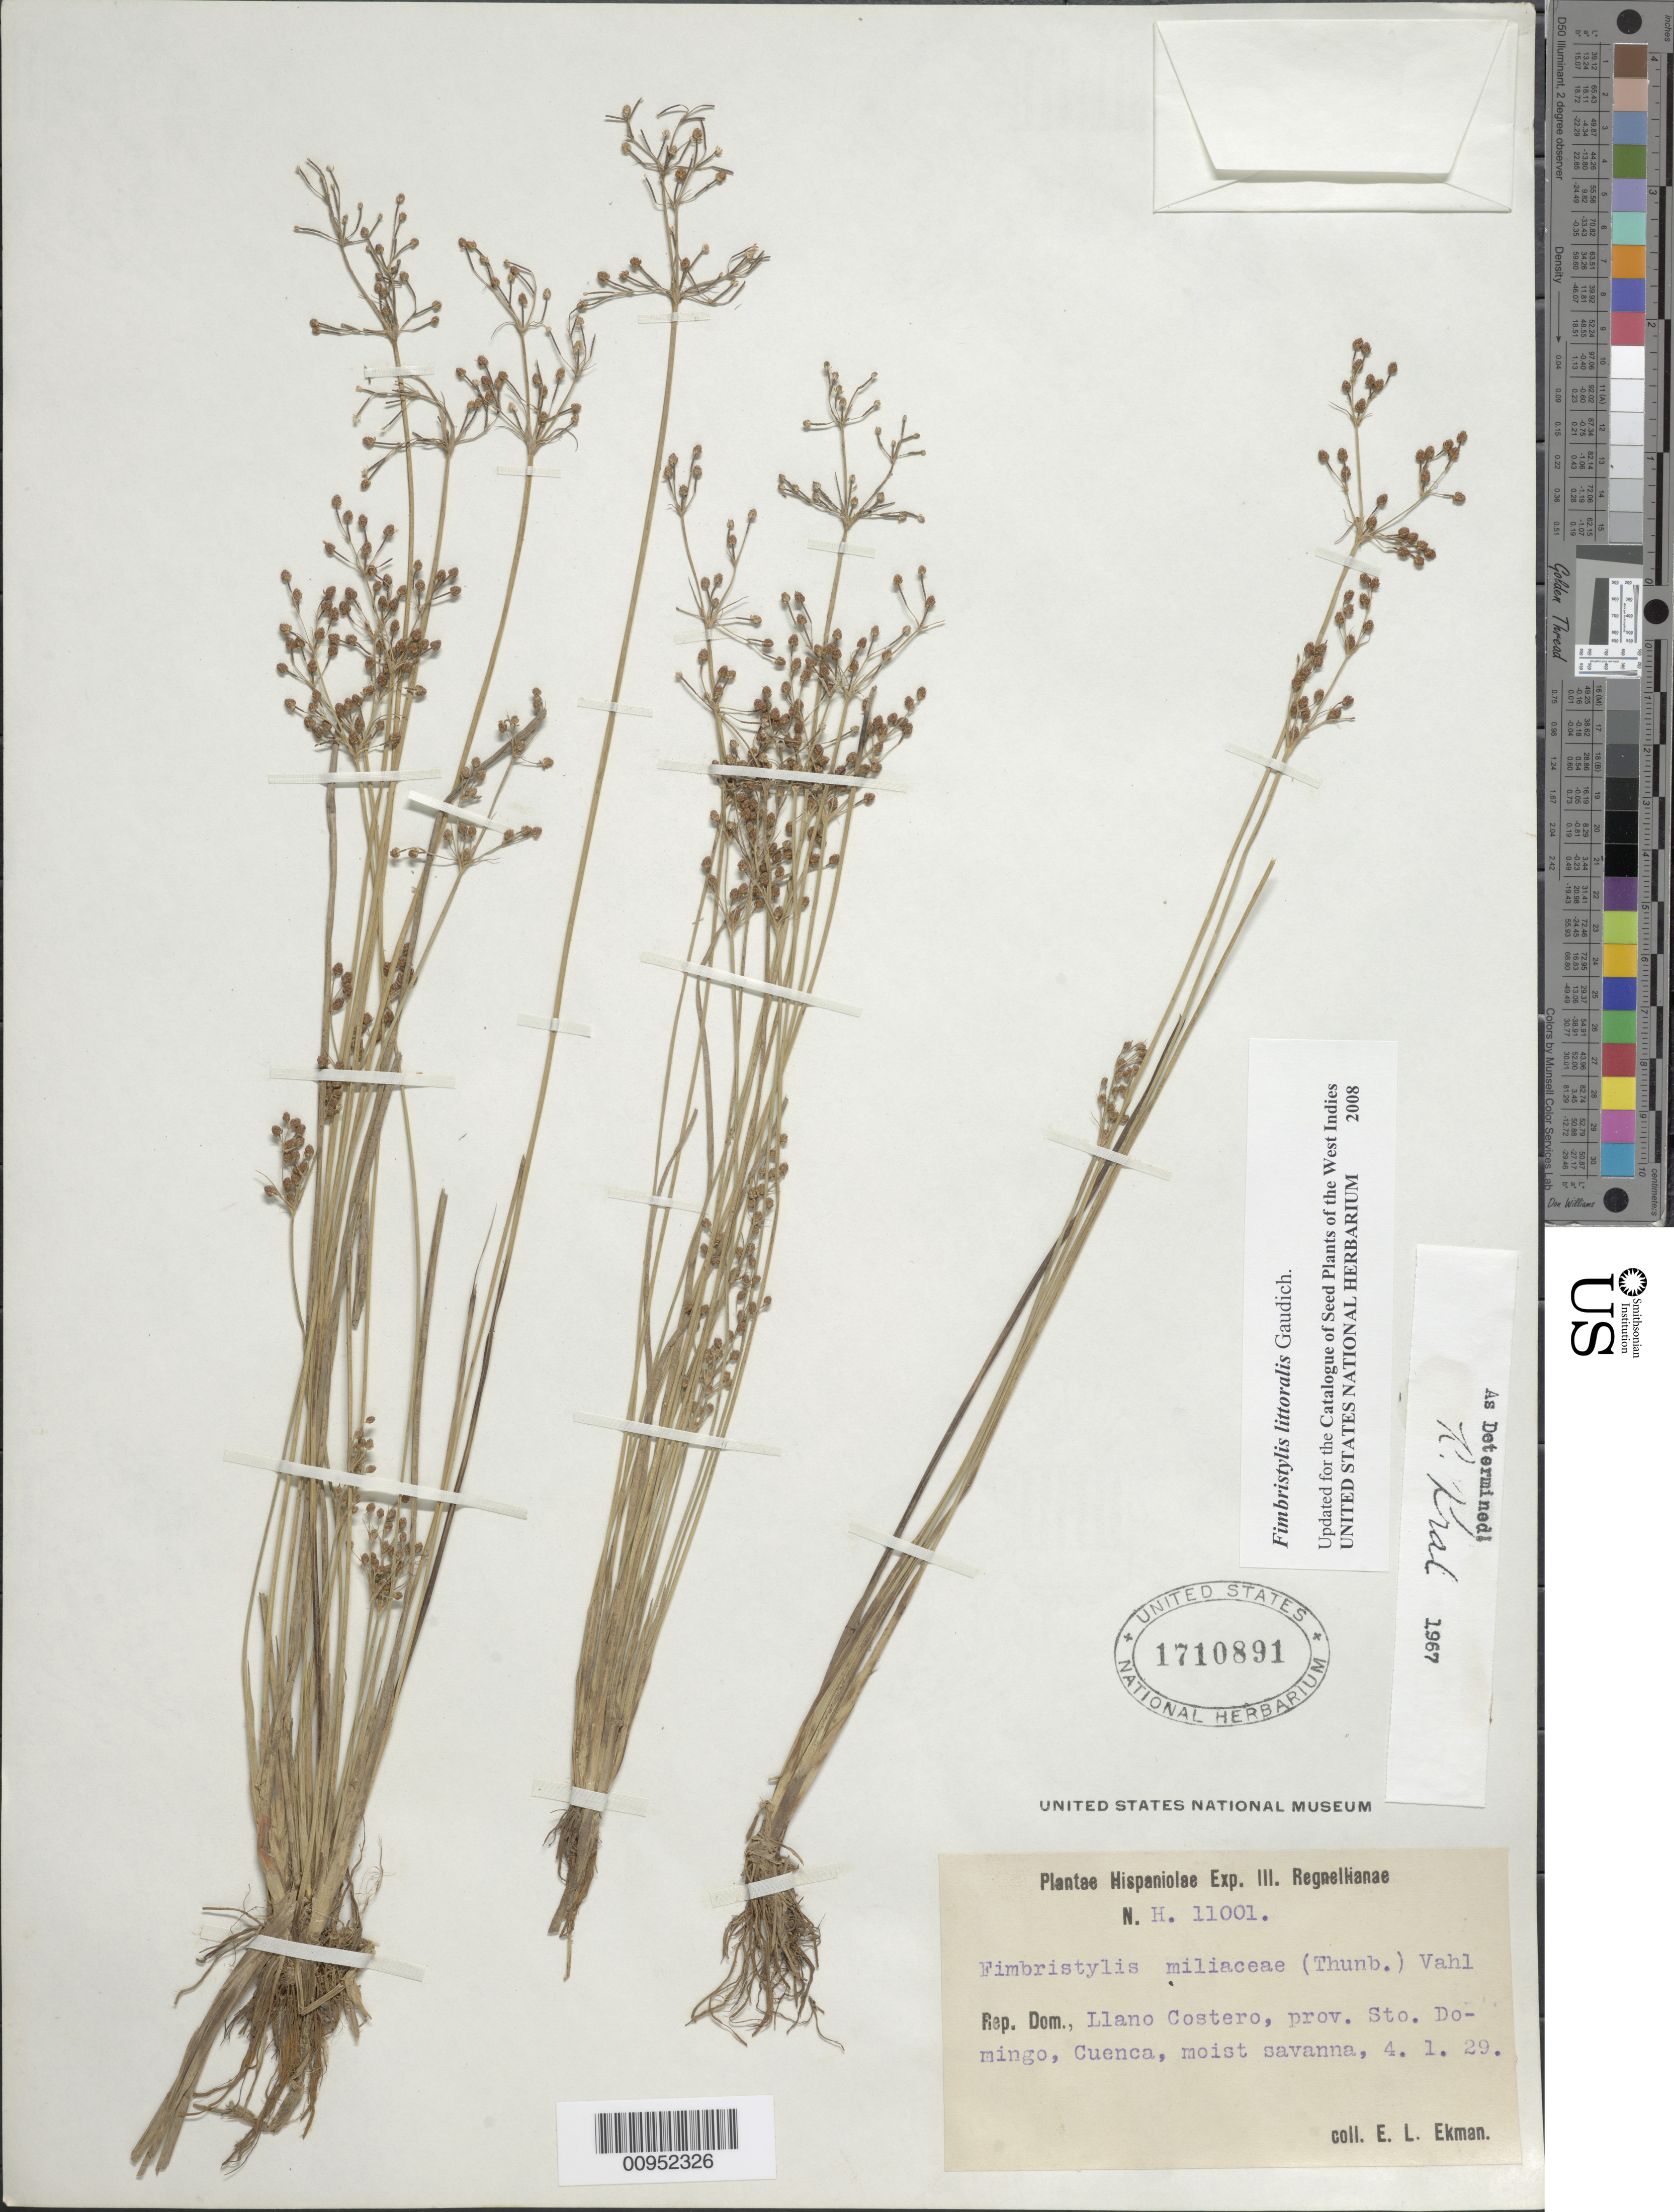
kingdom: Plantae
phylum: Tracheophyta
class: Liliopsida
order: Poales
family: Cyperaceae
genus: Fimbristylis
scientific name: Fimbristylis littoralis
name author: Gaudich.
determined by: Strong, M. T., (US), Smithsonian Institution - National Museum of Natural History (UNITED STATES)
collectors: E. L. Ekman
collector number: H 11001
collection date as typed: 04 Jan 1929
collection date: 1929-01-04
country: Dominican Republic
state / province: Santo Domingo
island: Hispaniola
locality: Llano Costero, Cuenca, savanna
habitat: Moist savanna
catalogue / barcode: US 1700891